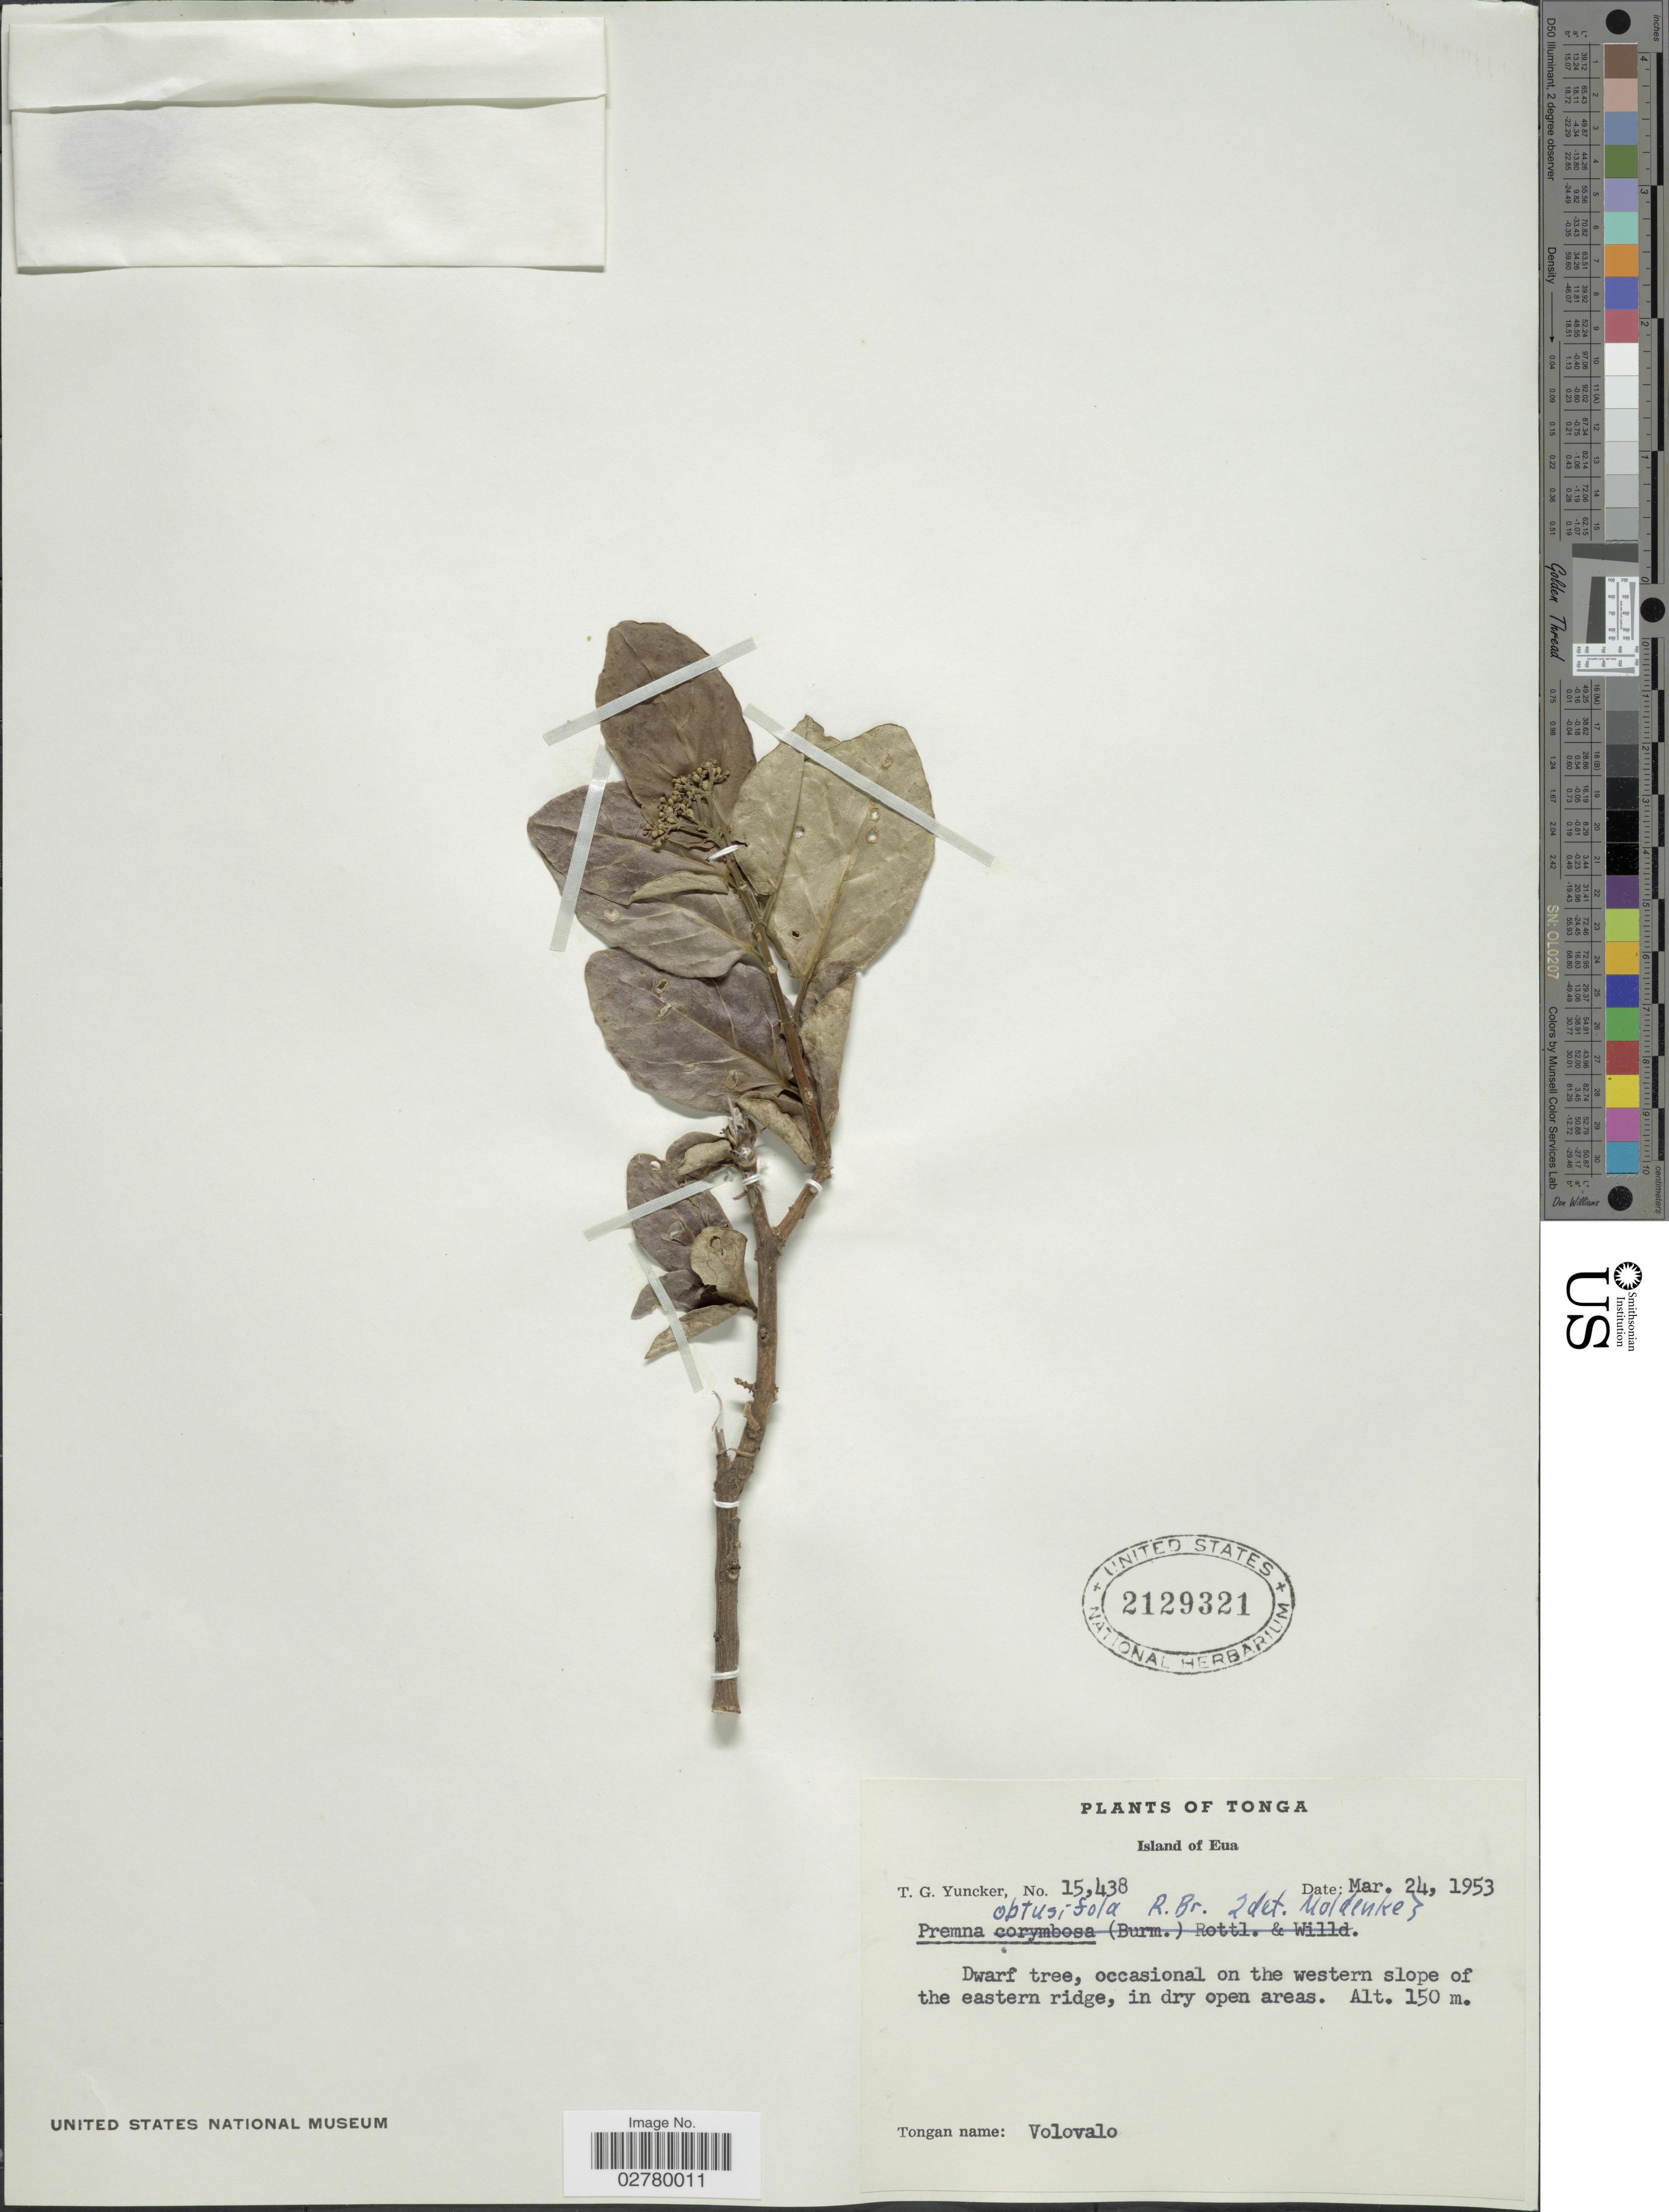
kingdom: Plantae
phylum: Tracheophyta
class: Magnoliopsida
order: Lamiales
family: Lamiaceae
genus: Premna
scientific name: Premna obtusifolia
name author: R. Br.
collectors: T. G. Yuncker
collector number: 15438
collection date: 1953-03-24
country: Tonga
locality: Island of Eua. Occasional on the western slope of the eastern ridge.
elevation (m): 150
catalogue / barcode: US 2129321